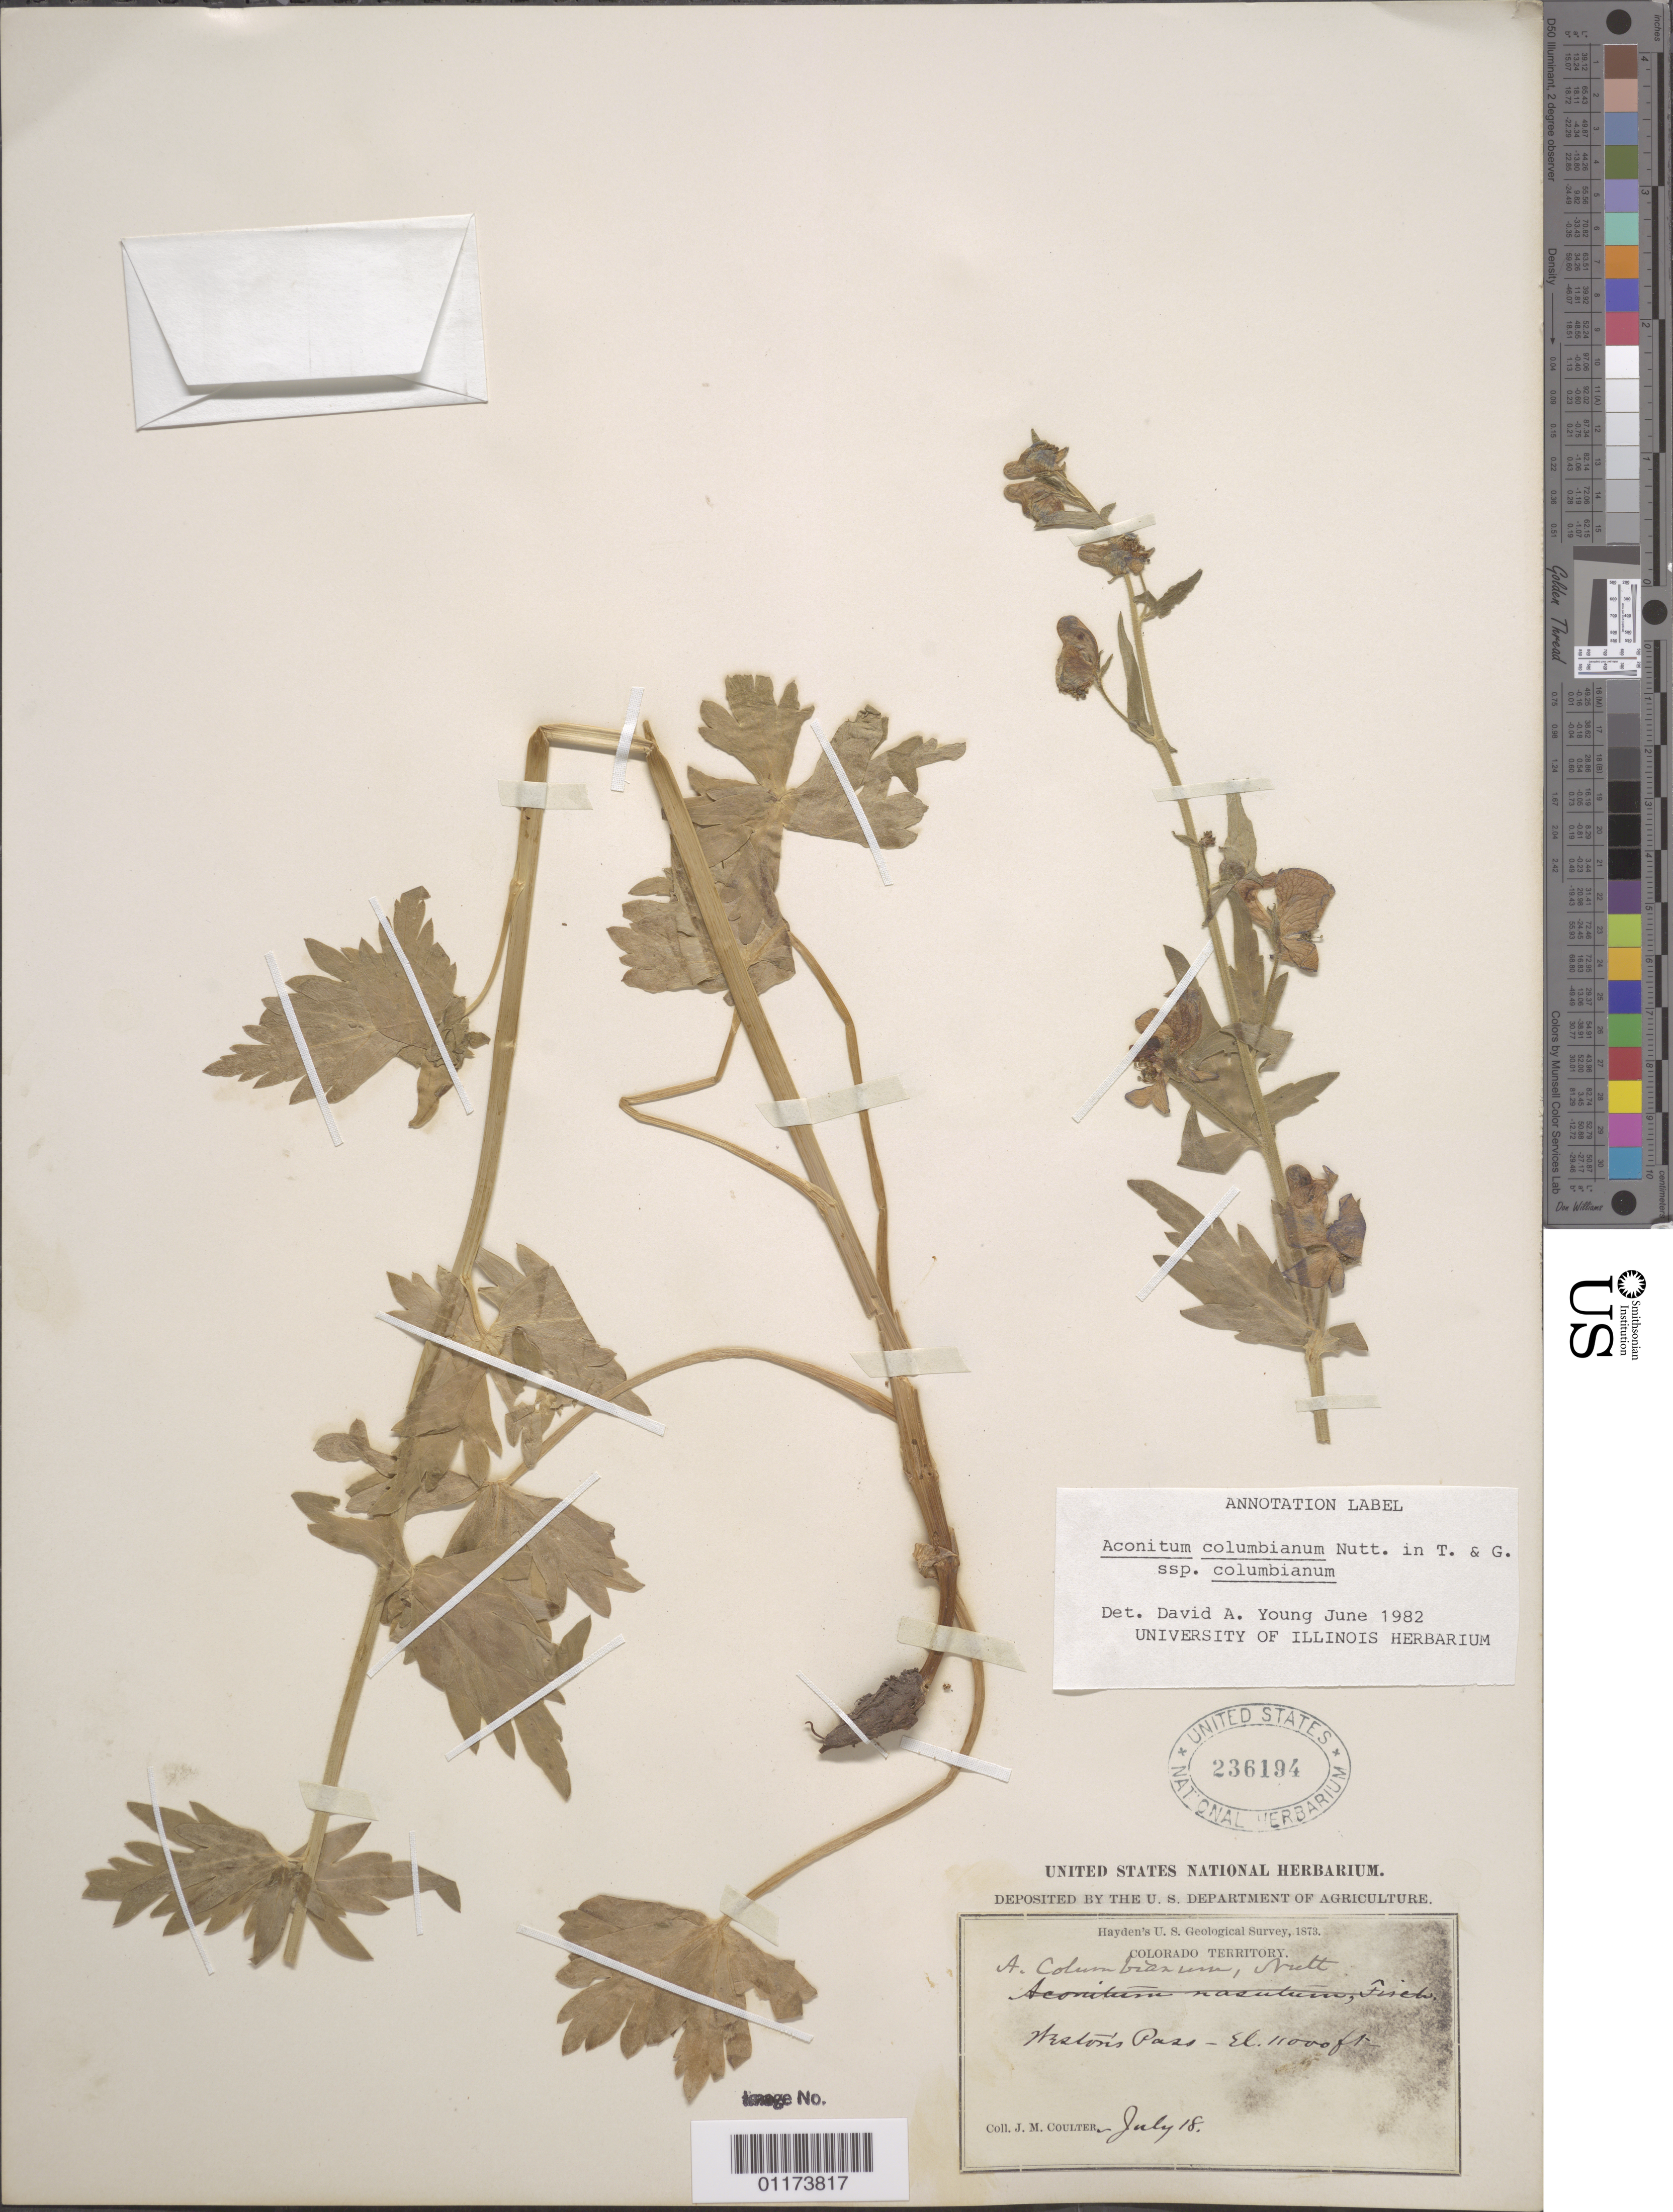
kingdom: Plantae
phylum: Tracheophyta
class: Magnoliopsida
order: Ranunculales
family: Ranunculaceae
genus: Aconitum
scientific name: Aconitum columbianum subsp. columbianum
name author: Nutt.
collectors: J. M. Coulter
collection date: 1873-07-18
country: United States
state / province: Colorado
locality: Weston's Pass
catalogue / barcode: US 236194